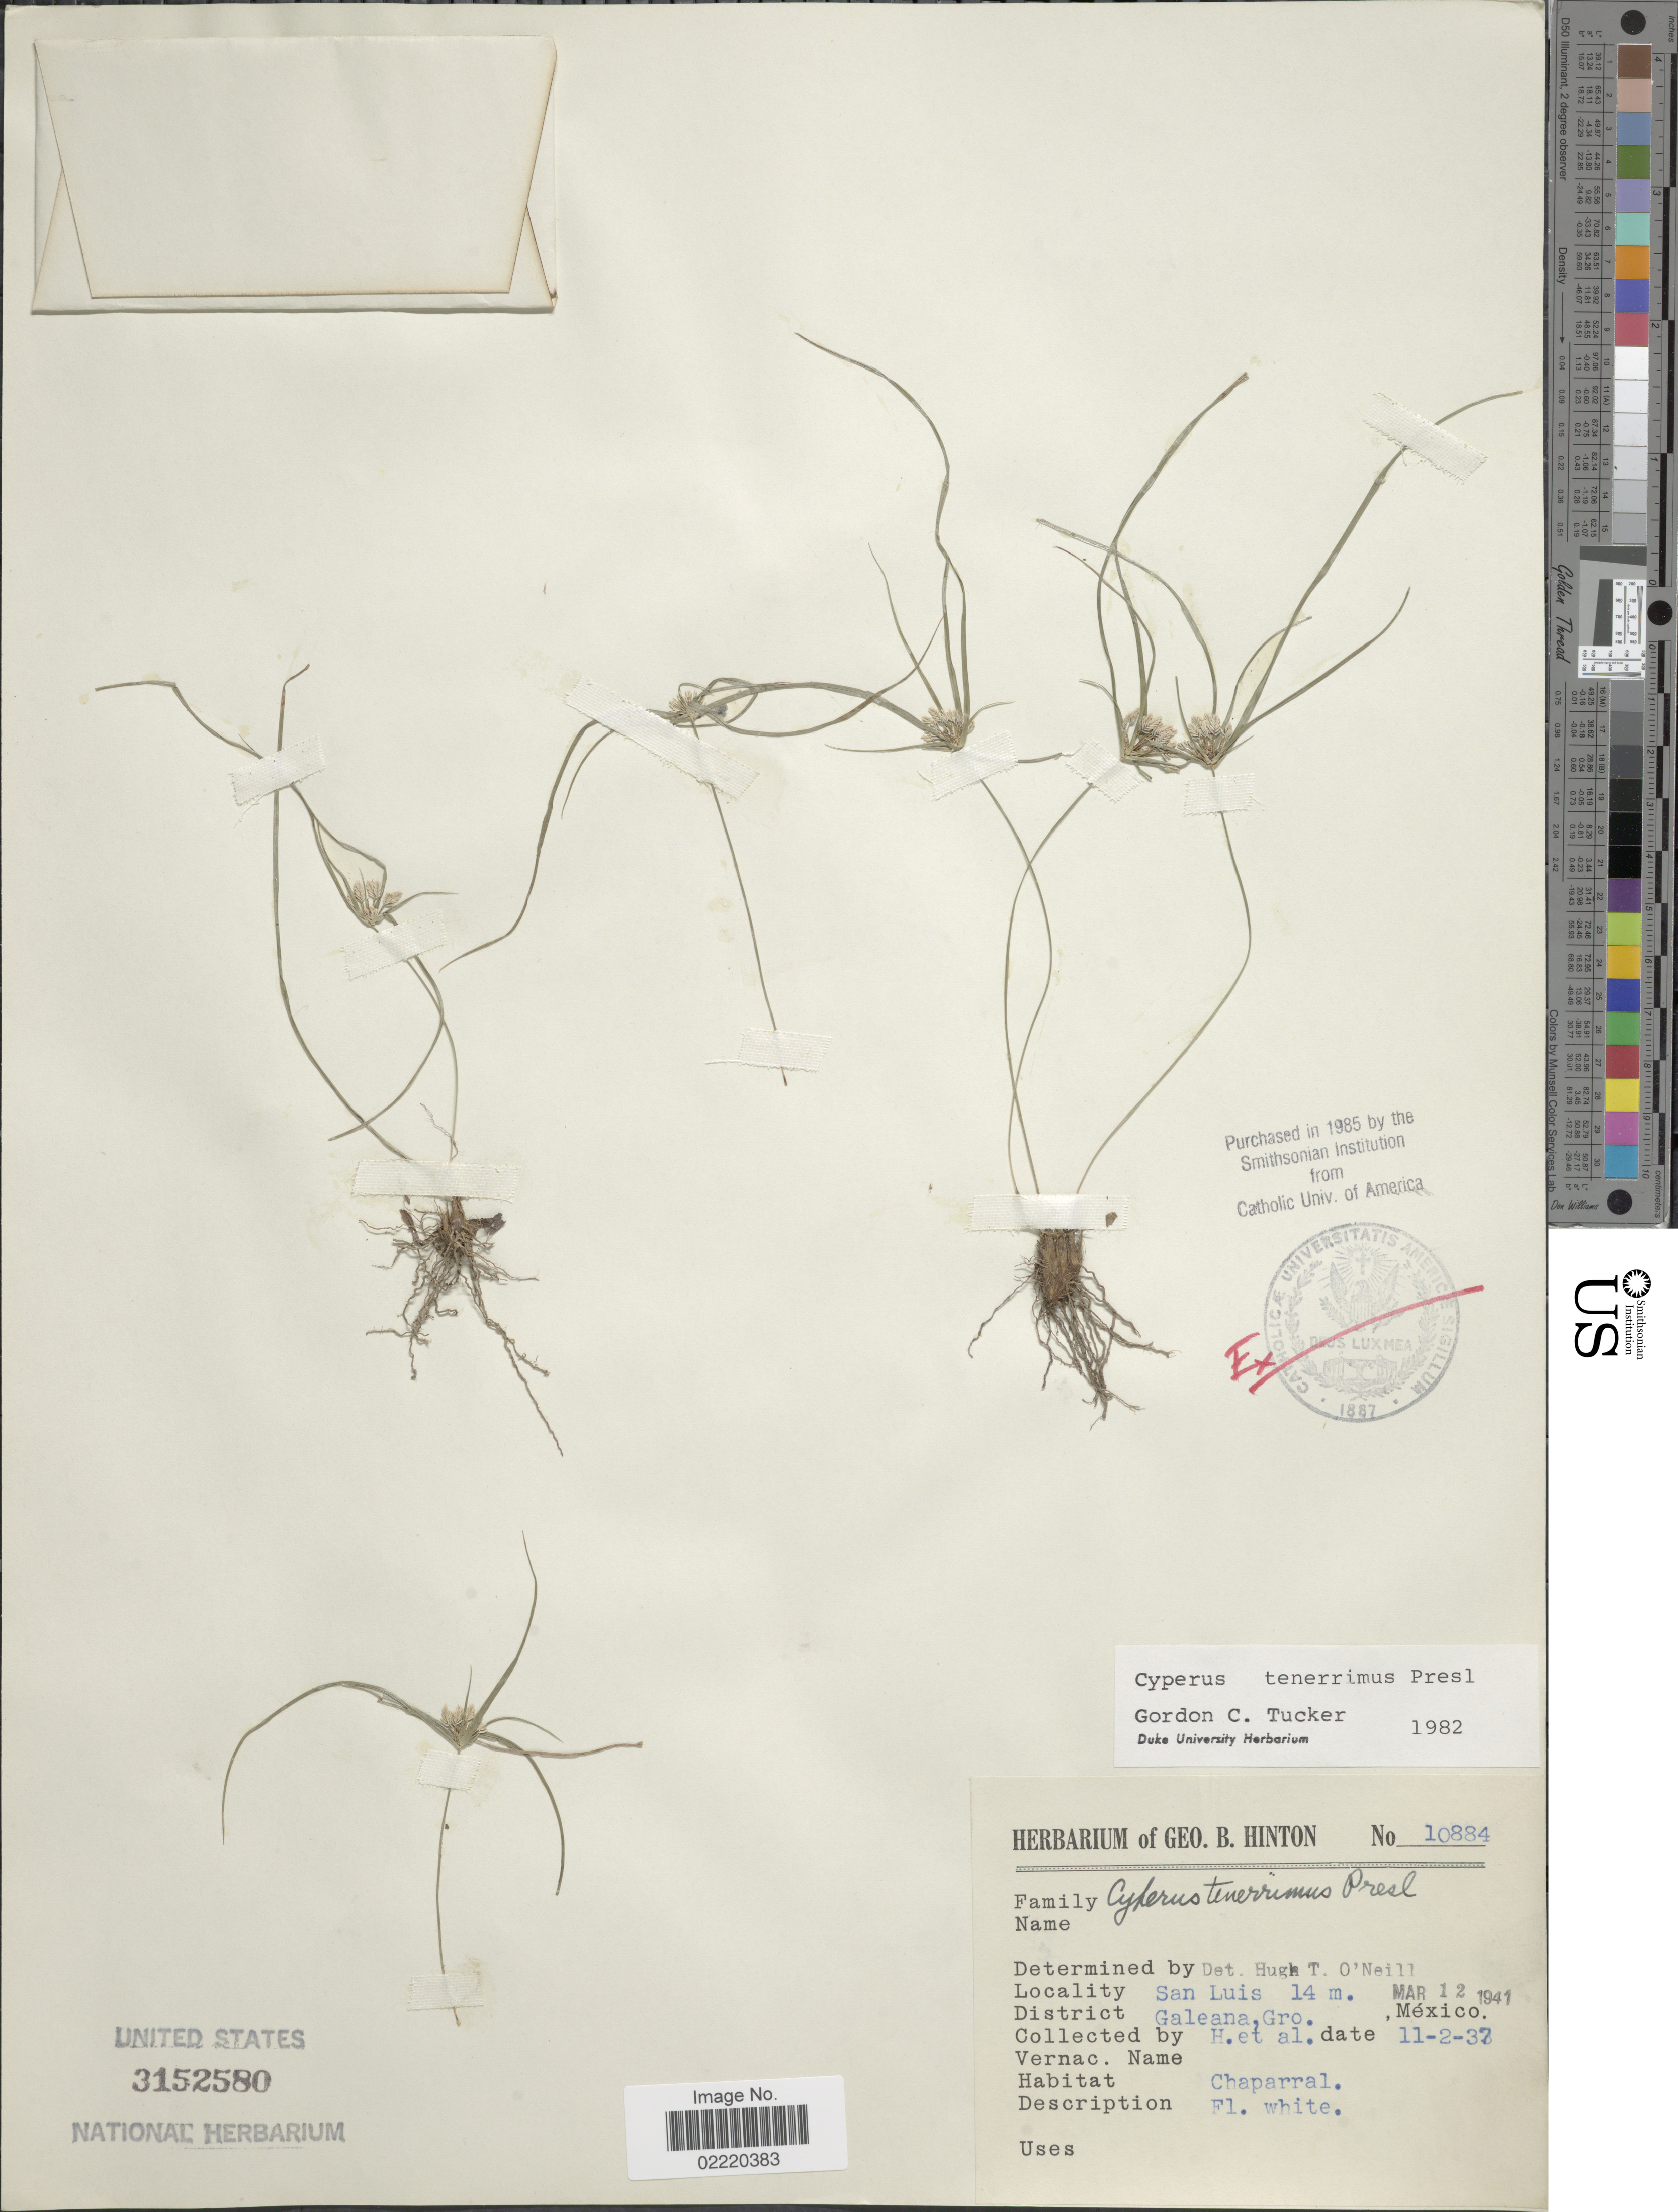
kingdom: Plantae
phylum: Tracheophyta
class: Liliopsida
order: Poales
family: Cyperaceae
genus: Cyperus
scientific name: Cyperus tenerrimus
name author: J. Presl & C. Presl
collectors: G. B. Hinton & et al.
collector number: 10884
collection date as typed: Transcribed d/m/y: 2/11/37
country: Mexico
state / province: Guerrero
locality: San Luis, District Galeana.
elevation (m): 14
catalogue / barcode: US 3152580